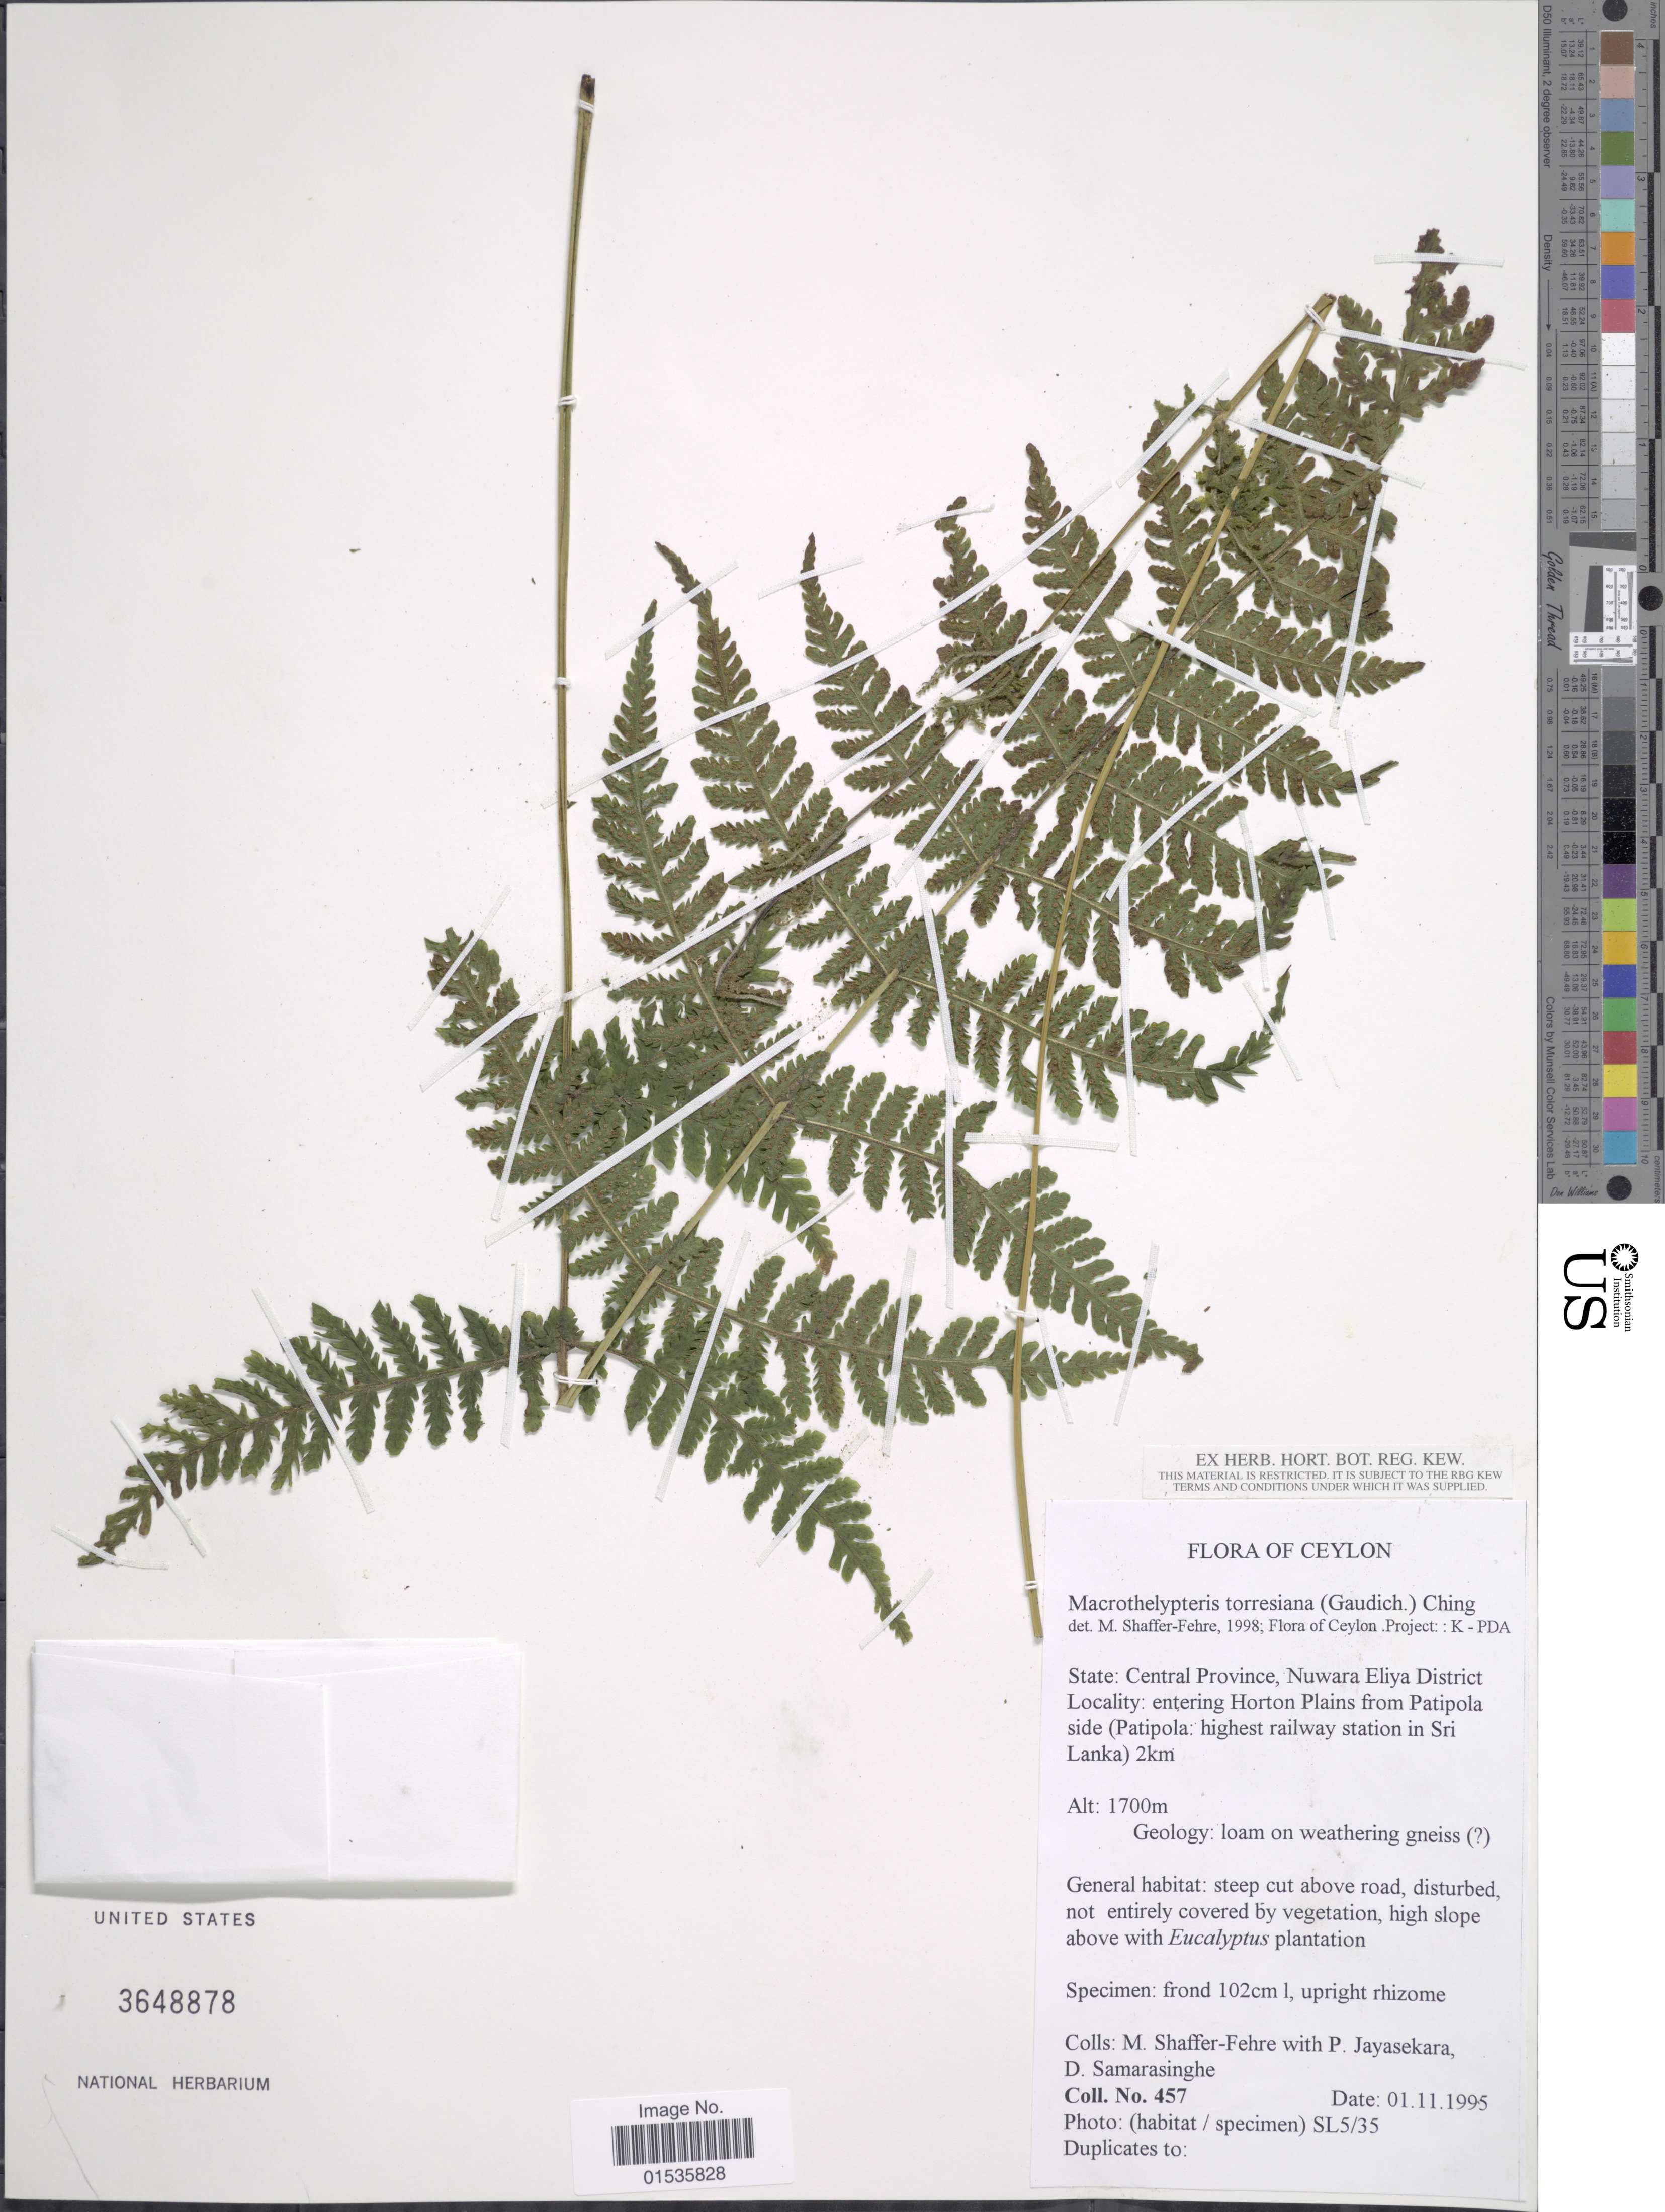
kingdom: Plantae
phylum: Tracheophyta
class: Polypodiopsida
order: Polypodiales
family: Thelypteridaceae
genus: Macrothelypteris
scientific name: Macrothelypteris torresiana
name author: (Gaudich.) Ching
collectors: M. Shaffer-Fehre, P. Jayasekera & D. Samarasinghe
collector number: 457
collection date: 1995-11-01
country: Sri Lanka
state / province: Central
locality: Ceylon, State Central Province, Nuwara Eliya District, entering Horton Plains from Patipola side (Patipola: highest railway station in Sri Lanka) 2 km.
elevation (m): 1700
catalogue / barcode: US 3648878